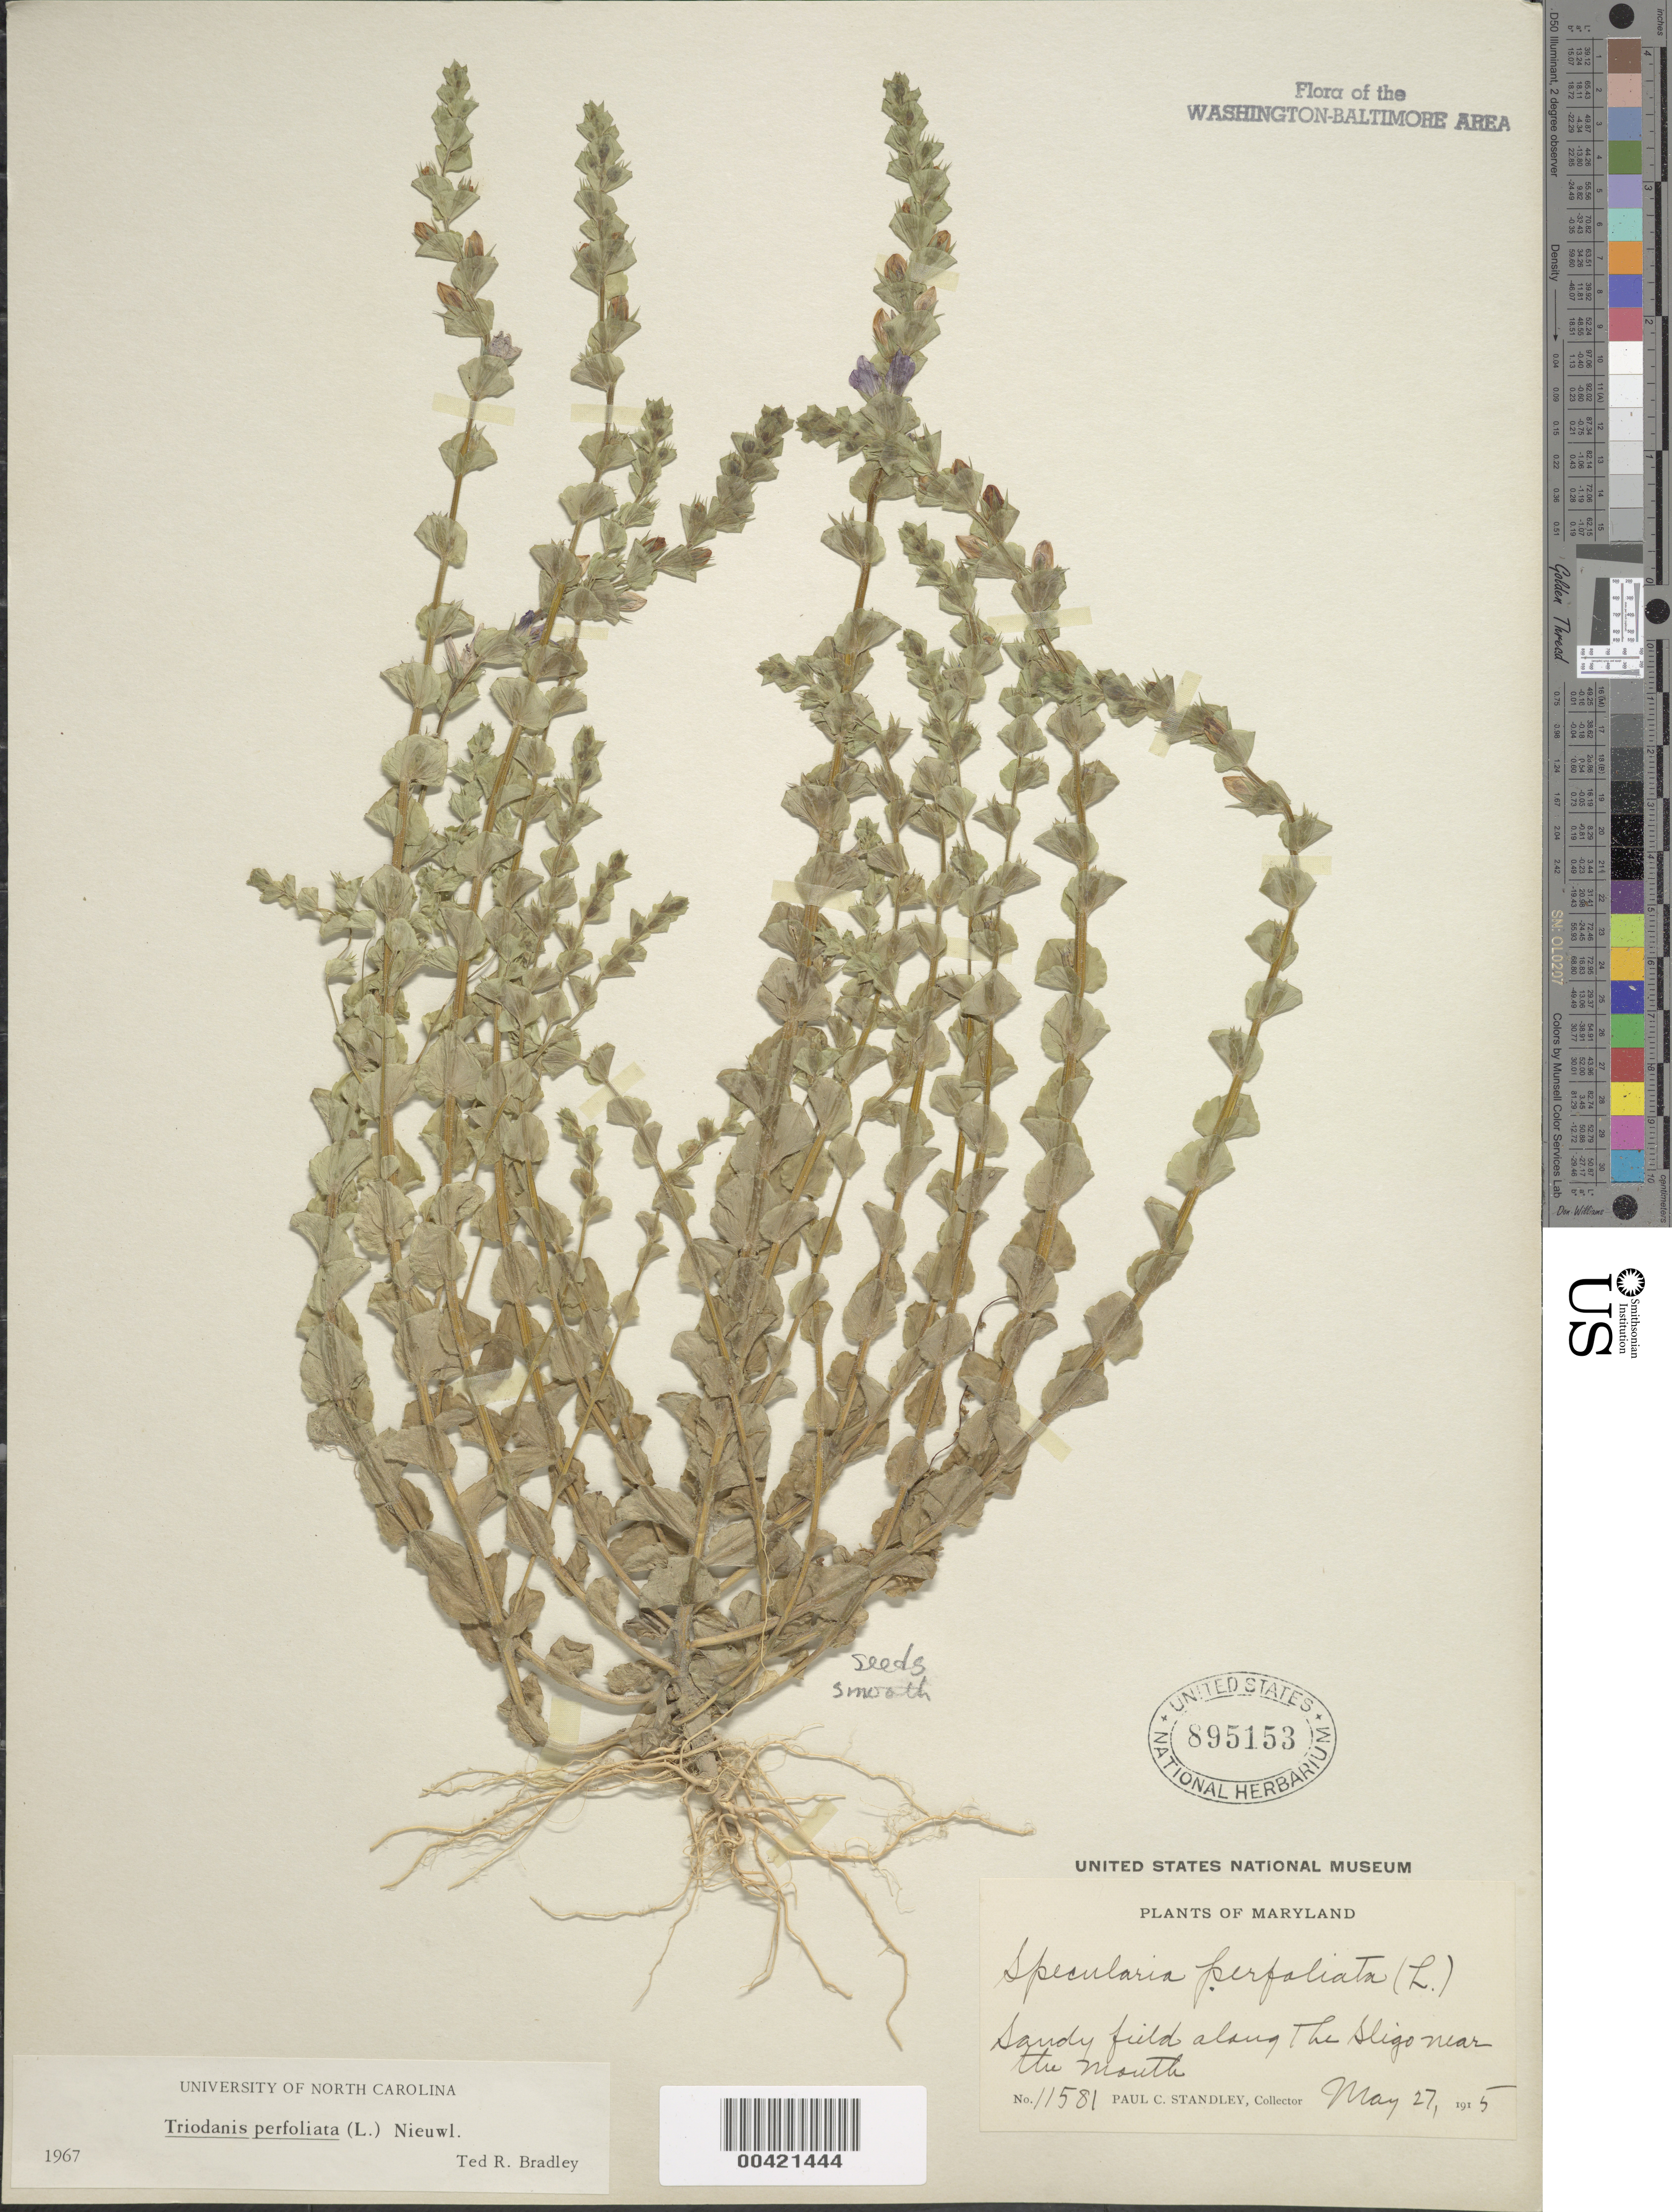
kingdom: Plantae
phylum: Tracheophyta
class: Magnoliopsida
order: Asterales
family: Campanulaceae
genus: Triodanis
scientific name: Triodanis perfoliata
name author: (L.) Nieuwl.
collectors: P. C. Standley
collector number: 11581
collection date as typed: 27 May 1915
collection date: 1915-05-27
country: United States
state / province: Maryland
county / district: Prince George's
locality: Sligo Creek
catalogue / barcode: US 895153